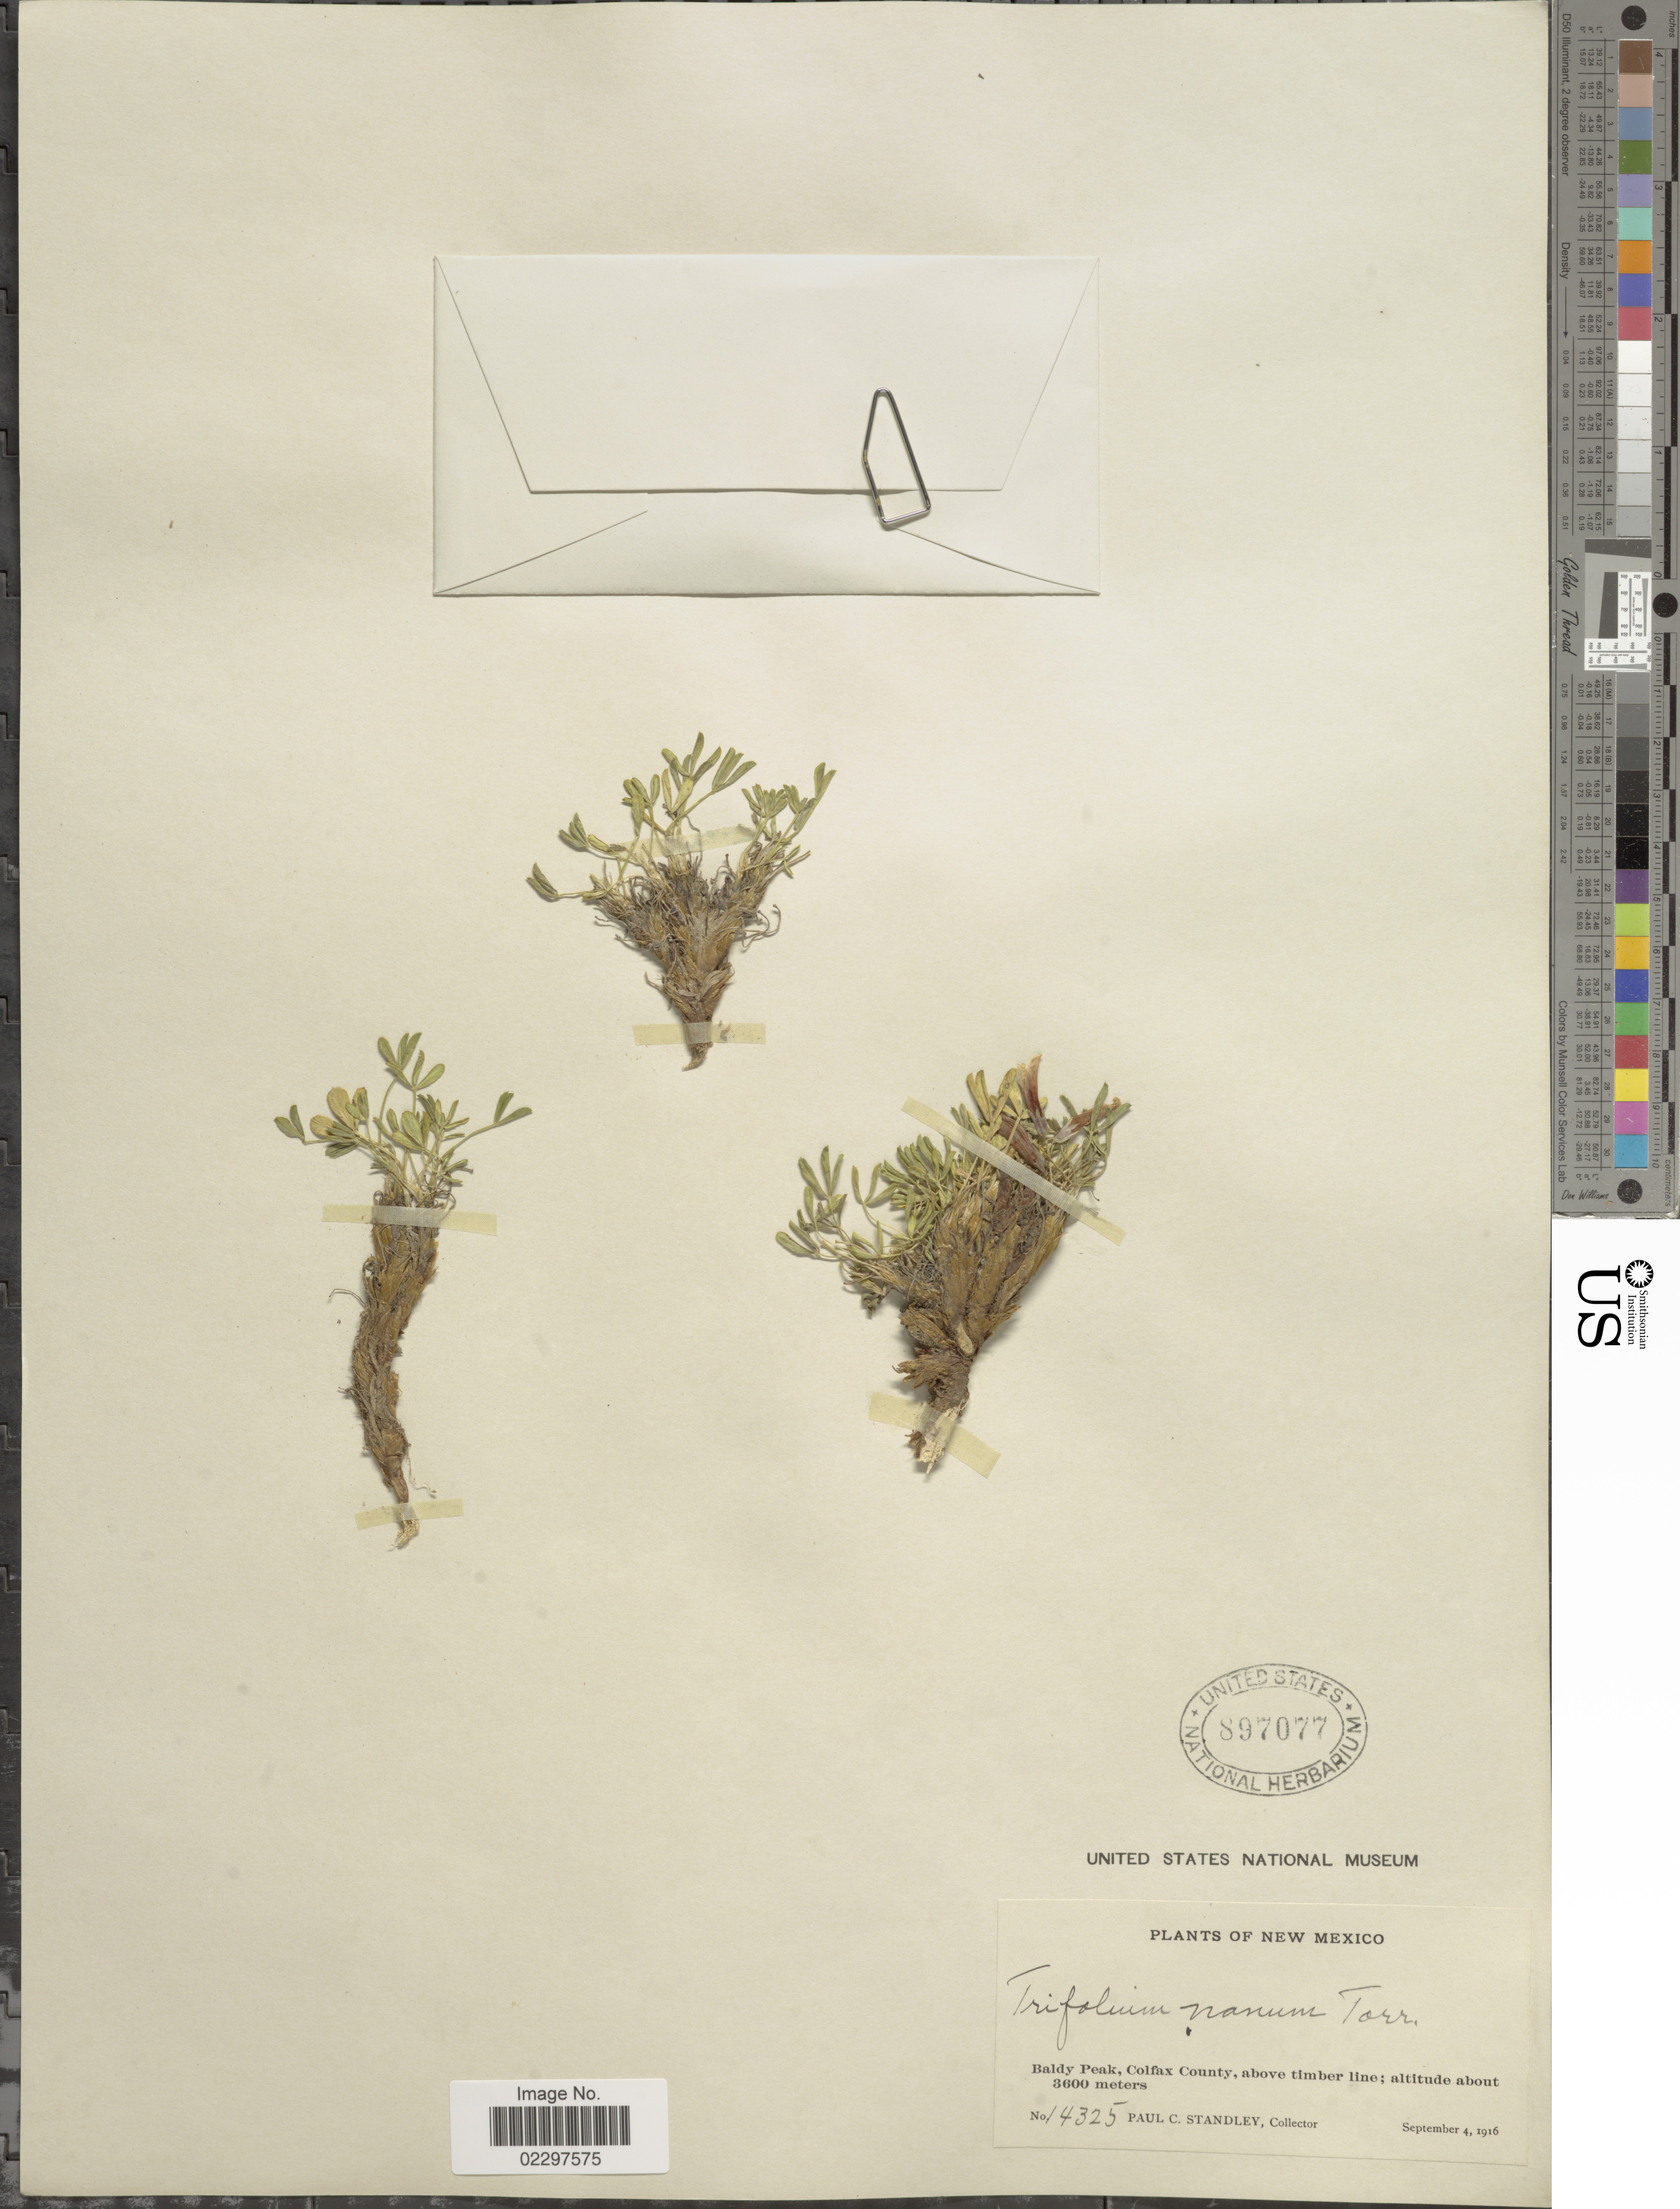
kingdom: Plantae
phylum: Tracheophyta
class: Magnoliopsida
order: Fabales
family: Fabaceae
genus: Trifolium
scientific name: Trifolium nanum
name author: Torr.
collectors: P. C. Standley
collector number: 14325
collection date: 1916-09-04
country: United States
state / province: New Mexico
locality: Baldy Peak, Colfax County, above timber line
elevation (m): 3600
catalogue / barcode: US 897077